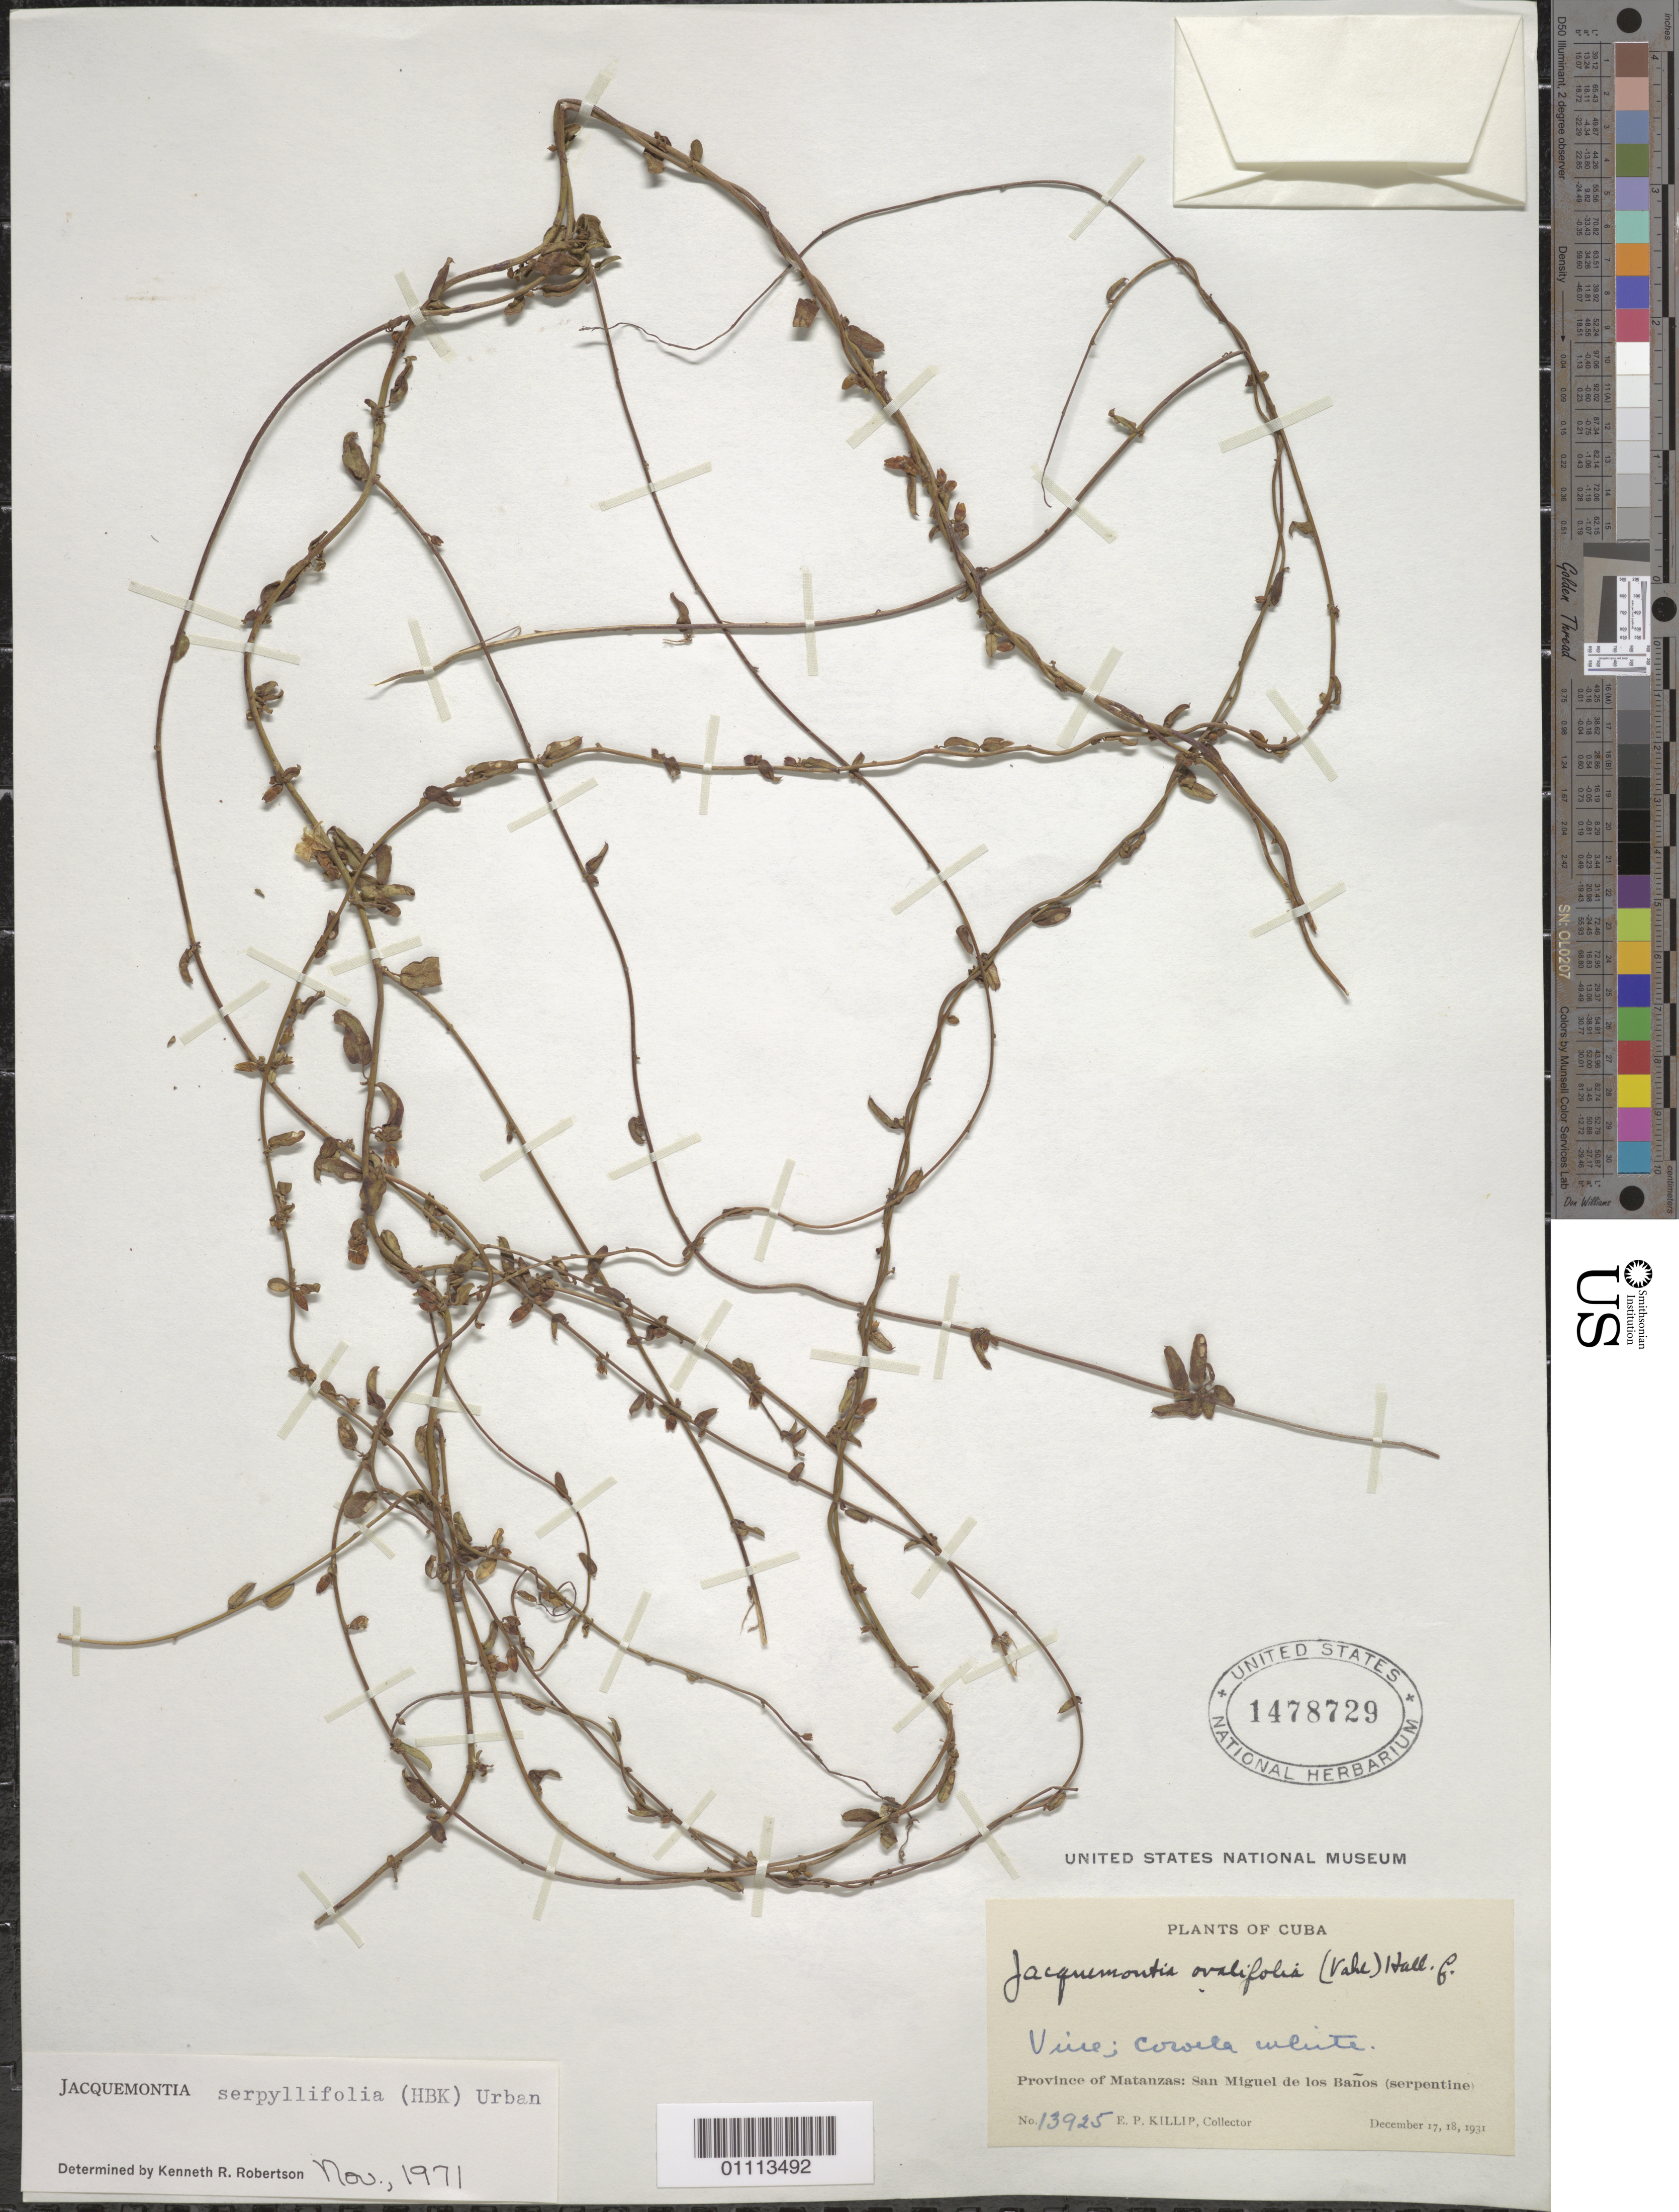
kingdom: Plantae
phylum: Tracheophyta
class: Magnoliopsida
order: Solanales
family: Convolvulaceae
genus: Jacquemontia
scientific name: Jacquemontia serpyllifolia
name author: (Kunth) Urb.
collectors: E. P. Killip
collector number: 13925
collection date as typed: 17 Dec 1931 and 18 Dec 1931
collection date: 1931-12-17,1931-12-18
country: Cuba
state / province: Matanzas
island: Cuba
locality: San Miguel de los Banos (serpentine)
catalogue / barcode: US 1478729